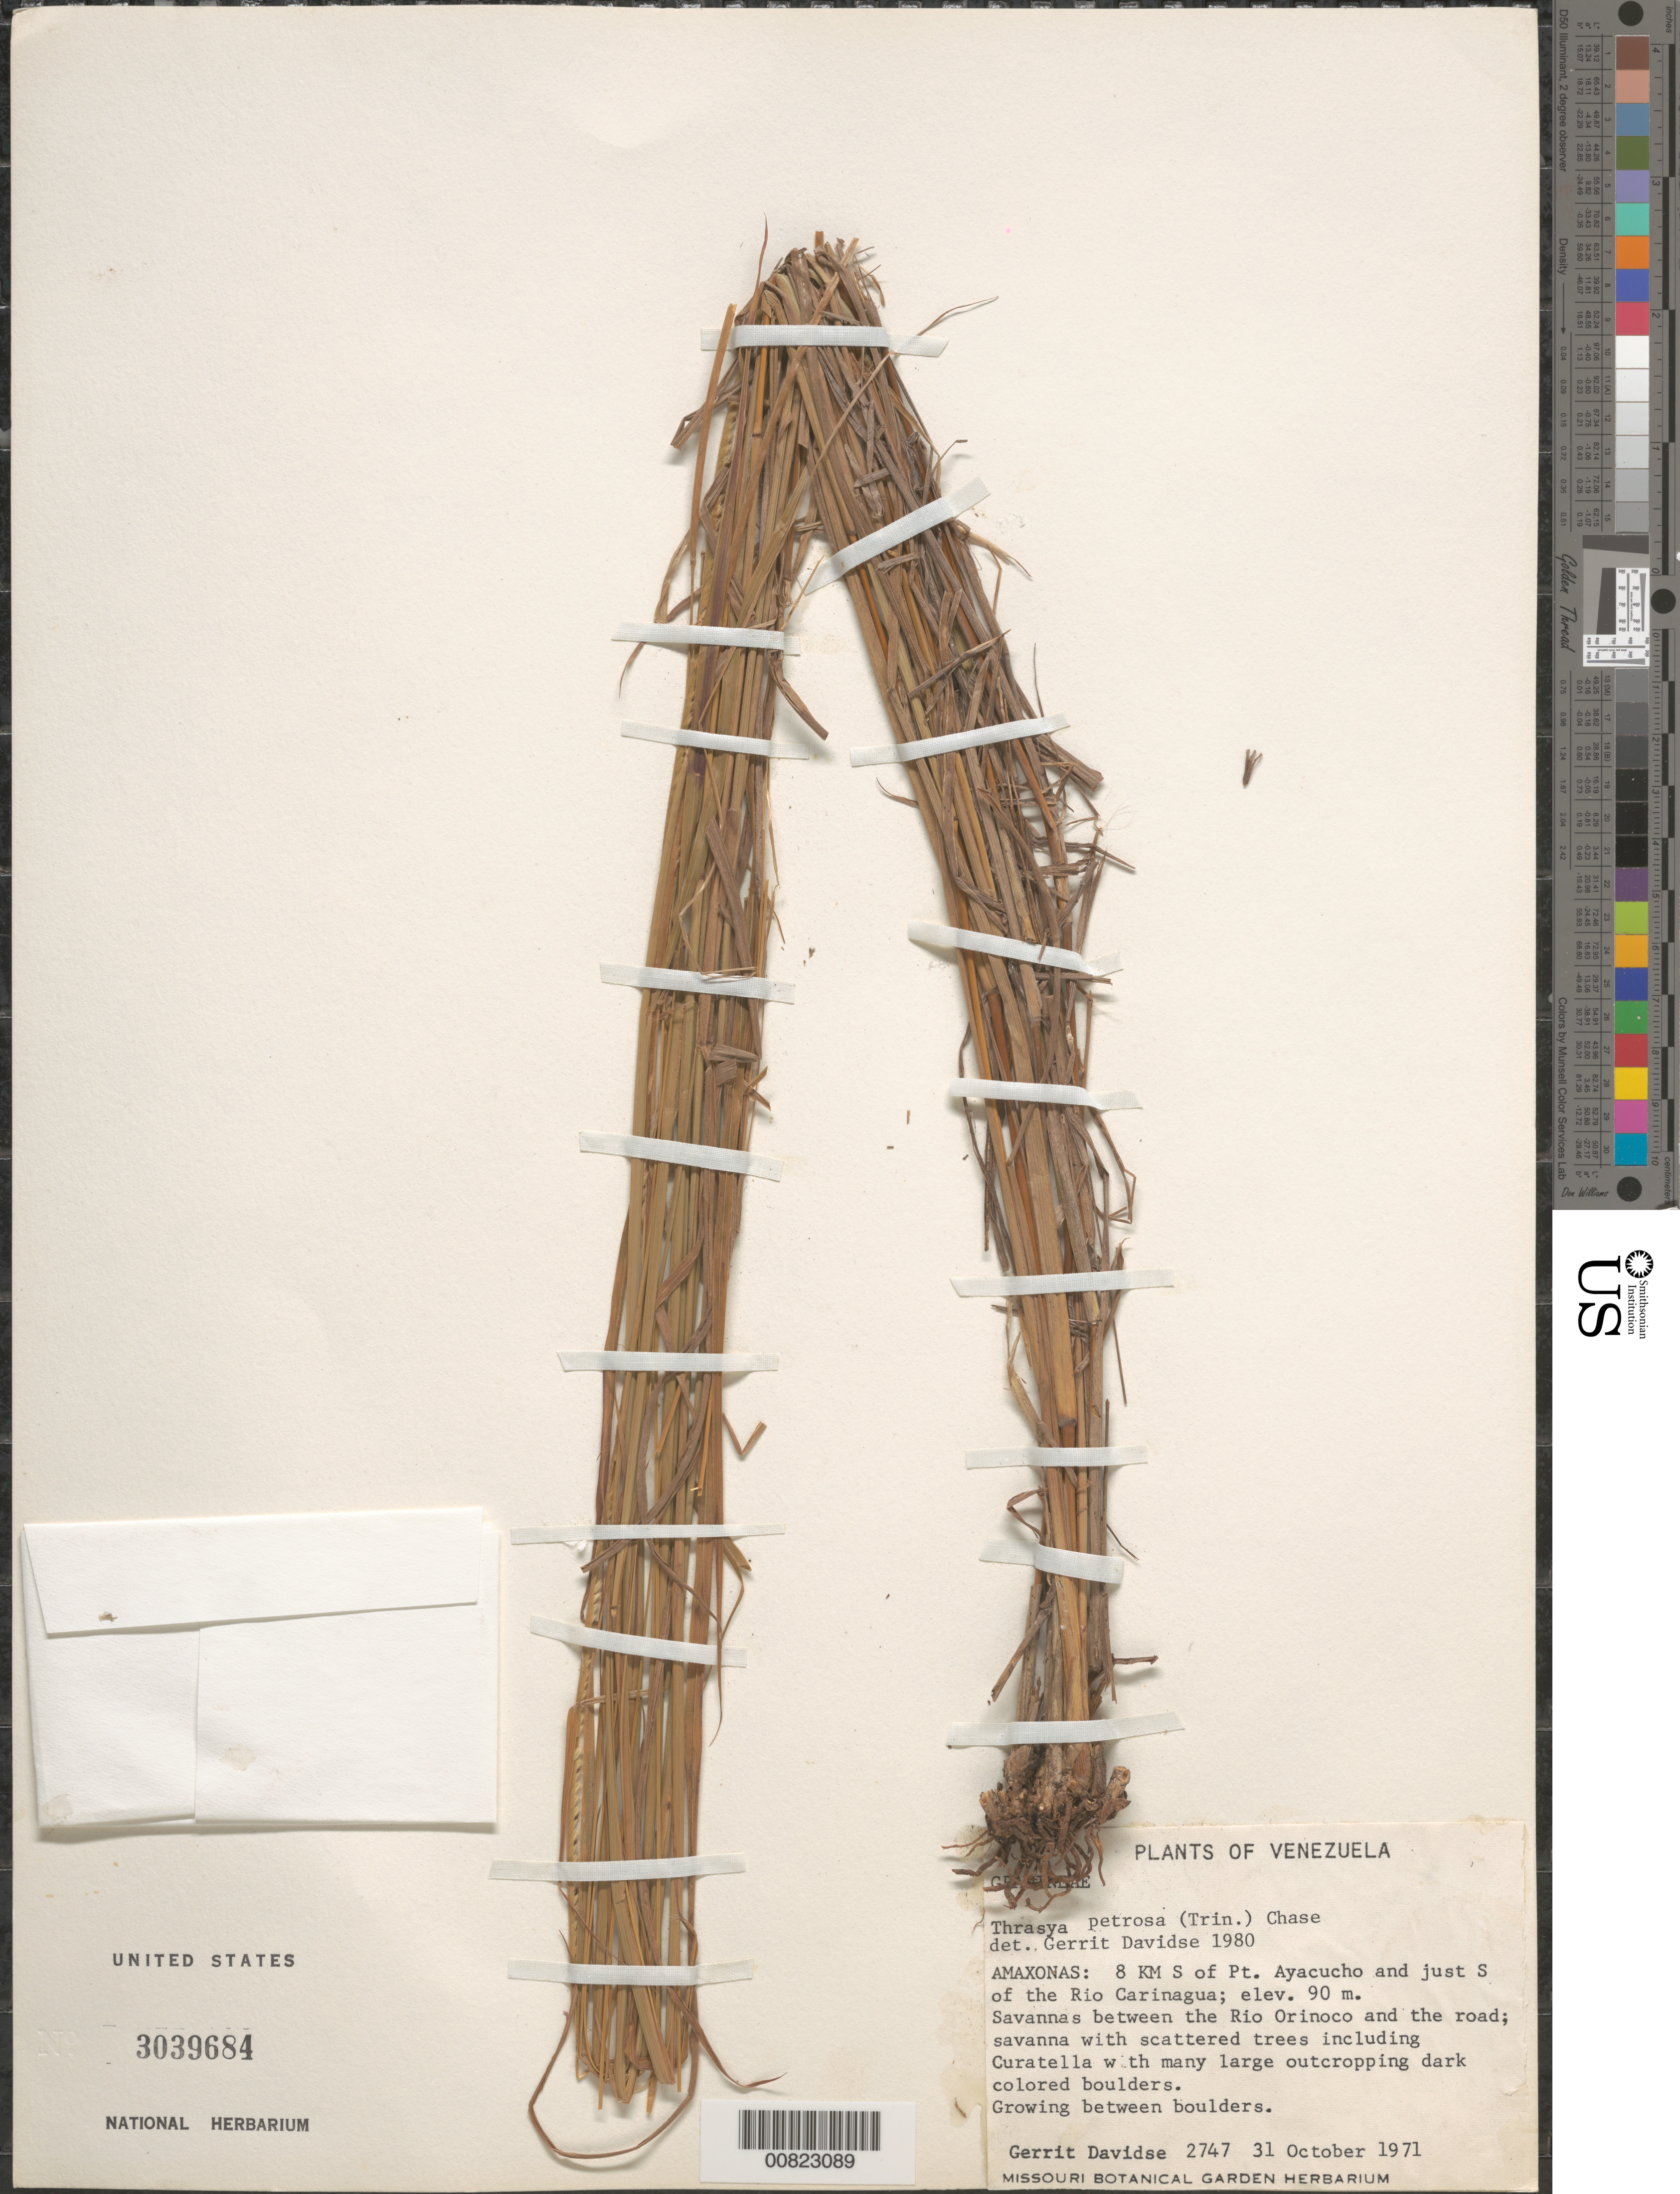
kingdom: Plantae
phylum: Tracheophyta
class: Liliopsida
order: Poales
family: Poaceae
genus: Thrasya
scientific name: Thrasya petrosa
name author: (Trin.) Chase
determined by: Davidse, Gerrit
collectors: G. Davidse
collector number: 2742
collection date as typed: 31-Oct-71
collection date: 1971-10-31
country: Venezuela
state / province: Amazonas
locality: Puerto Ayacucho, 8 km S of and just S of the Río Carinagua, between the Río Orinoco and the road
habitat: Savanna with scattered trees including Curatella with many large outcropping dark colored boulders. Open grassy area w/out trees.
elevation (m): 90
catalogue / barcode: US 3039684